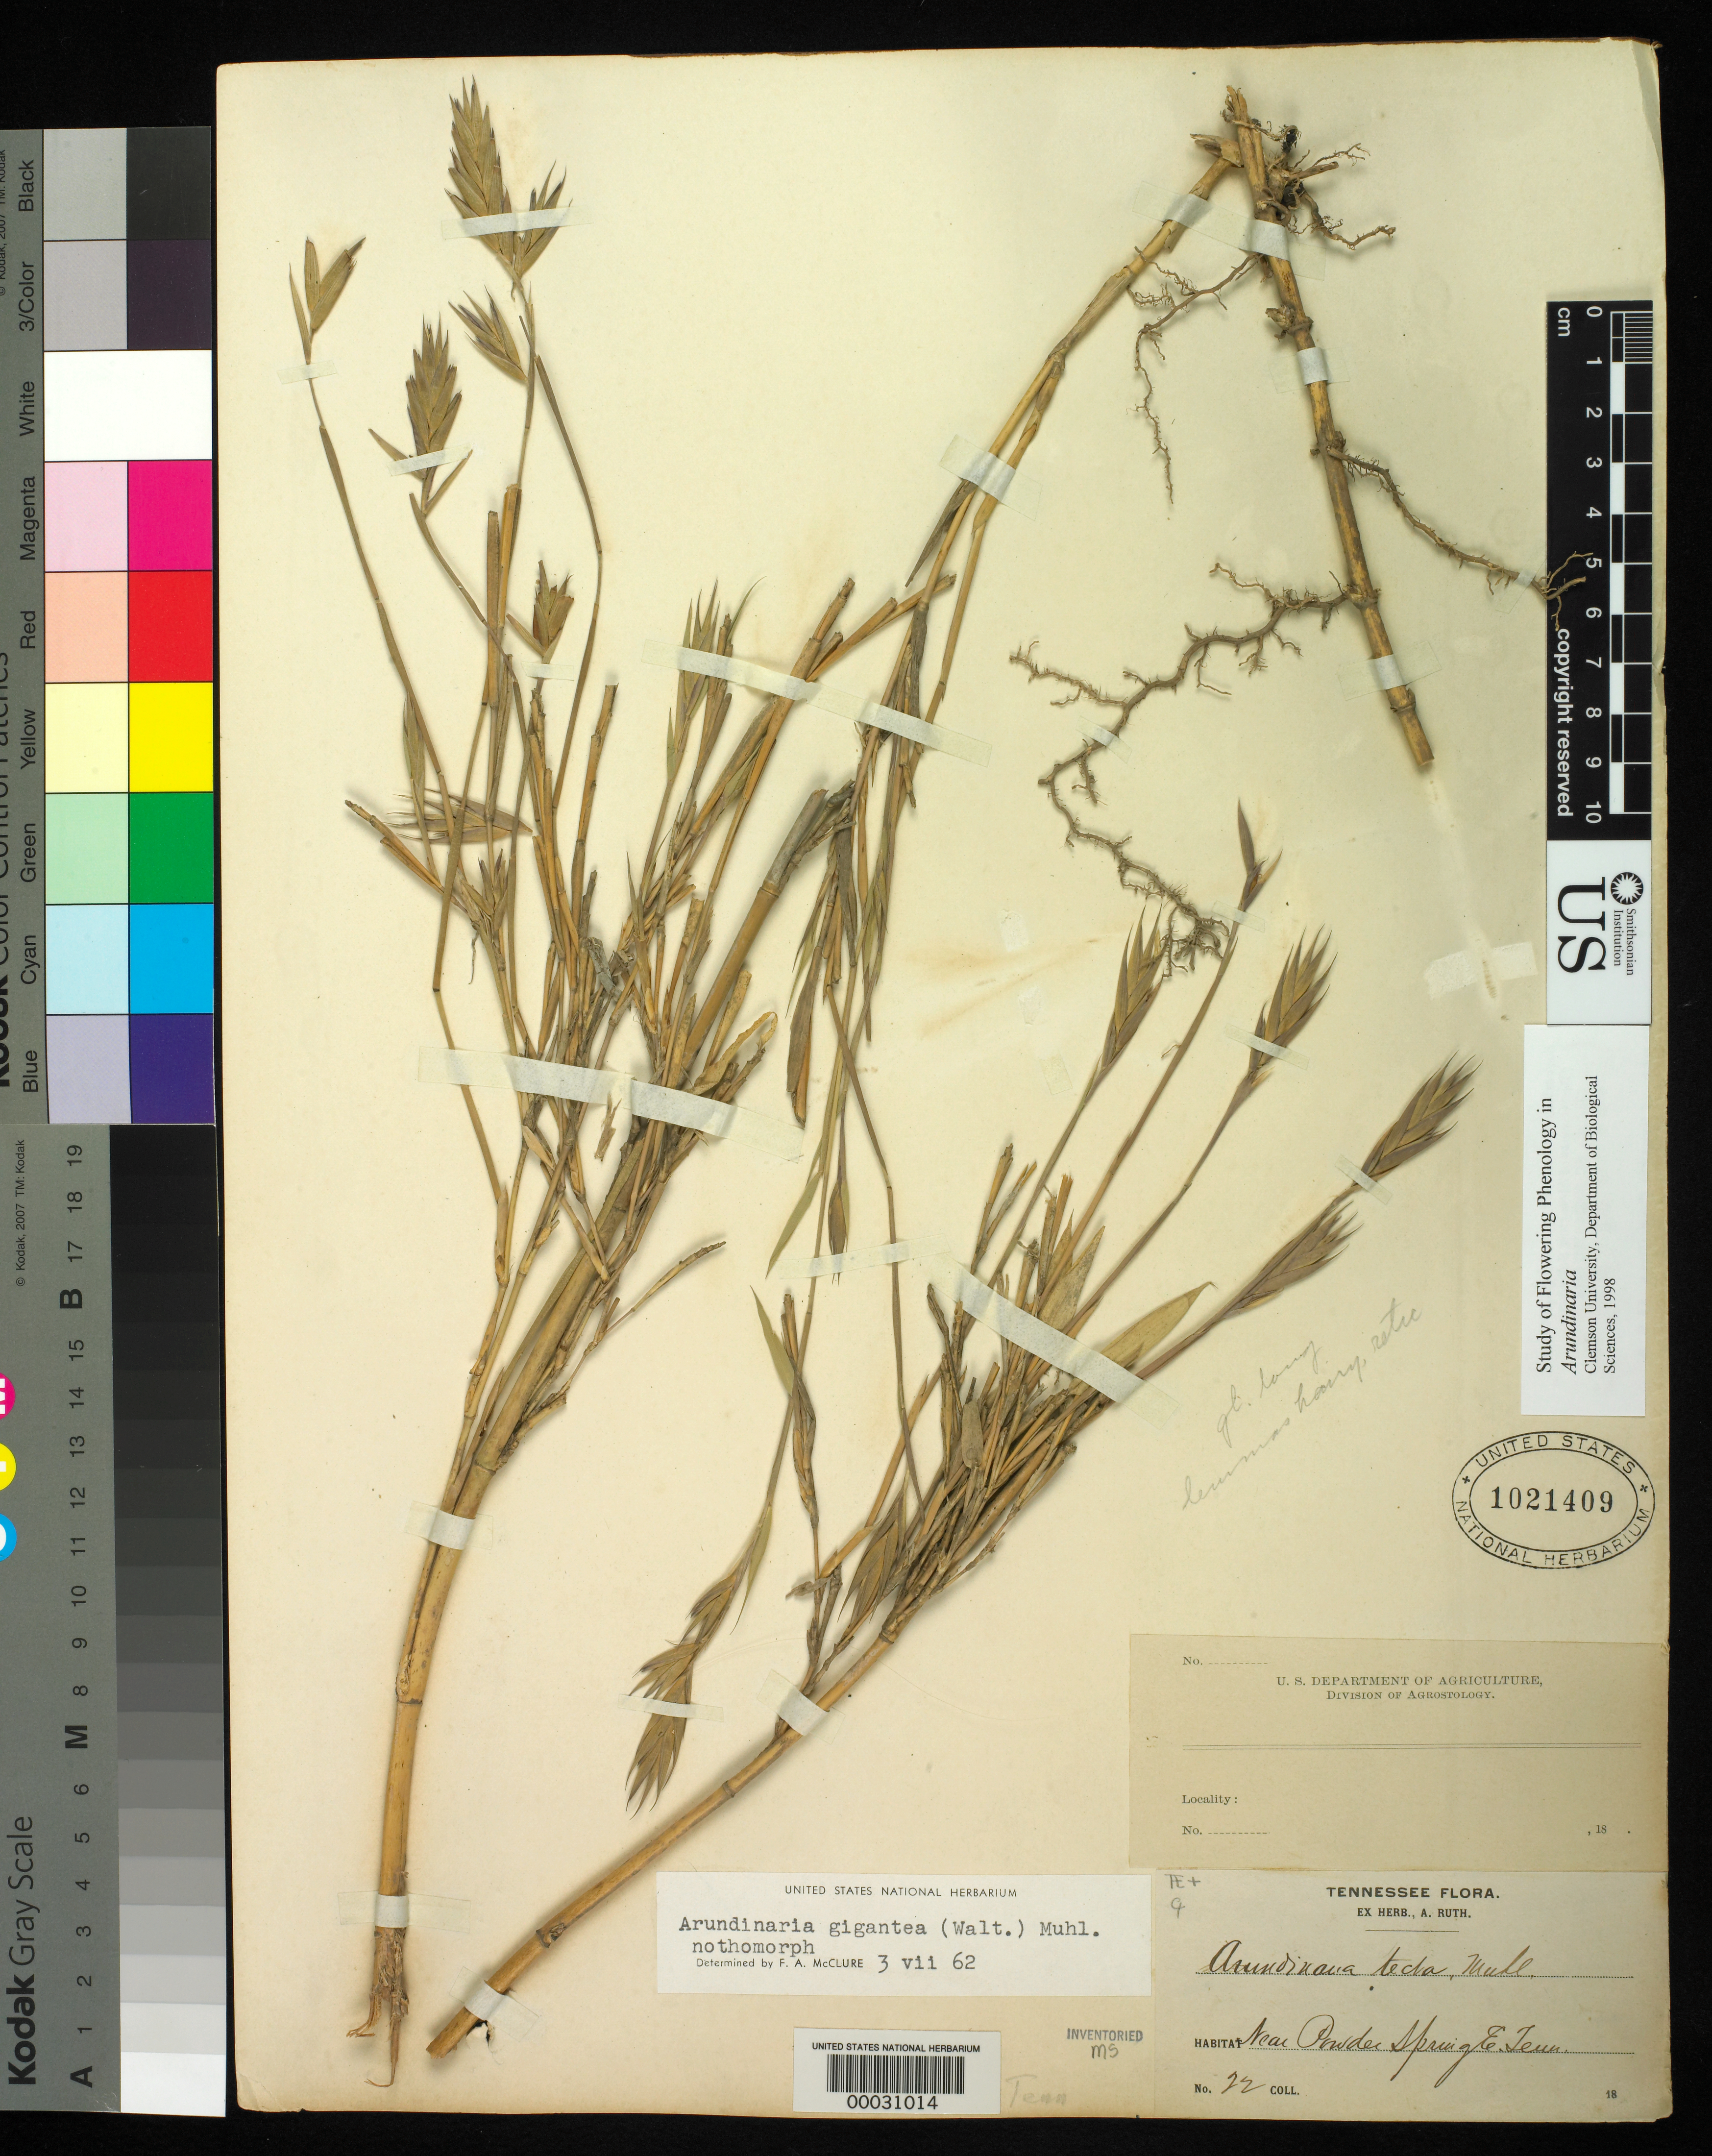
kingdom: Plantae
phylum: Tracheophyta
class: Liliopsida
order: Poales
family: Poaceae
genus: Arundinaria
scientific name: Arundinaria gigantea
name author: (Walter) Muhl.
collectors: A. Ruth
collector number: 22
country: United States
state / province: Tennessee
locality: Powder springs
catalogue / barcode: US 1021409